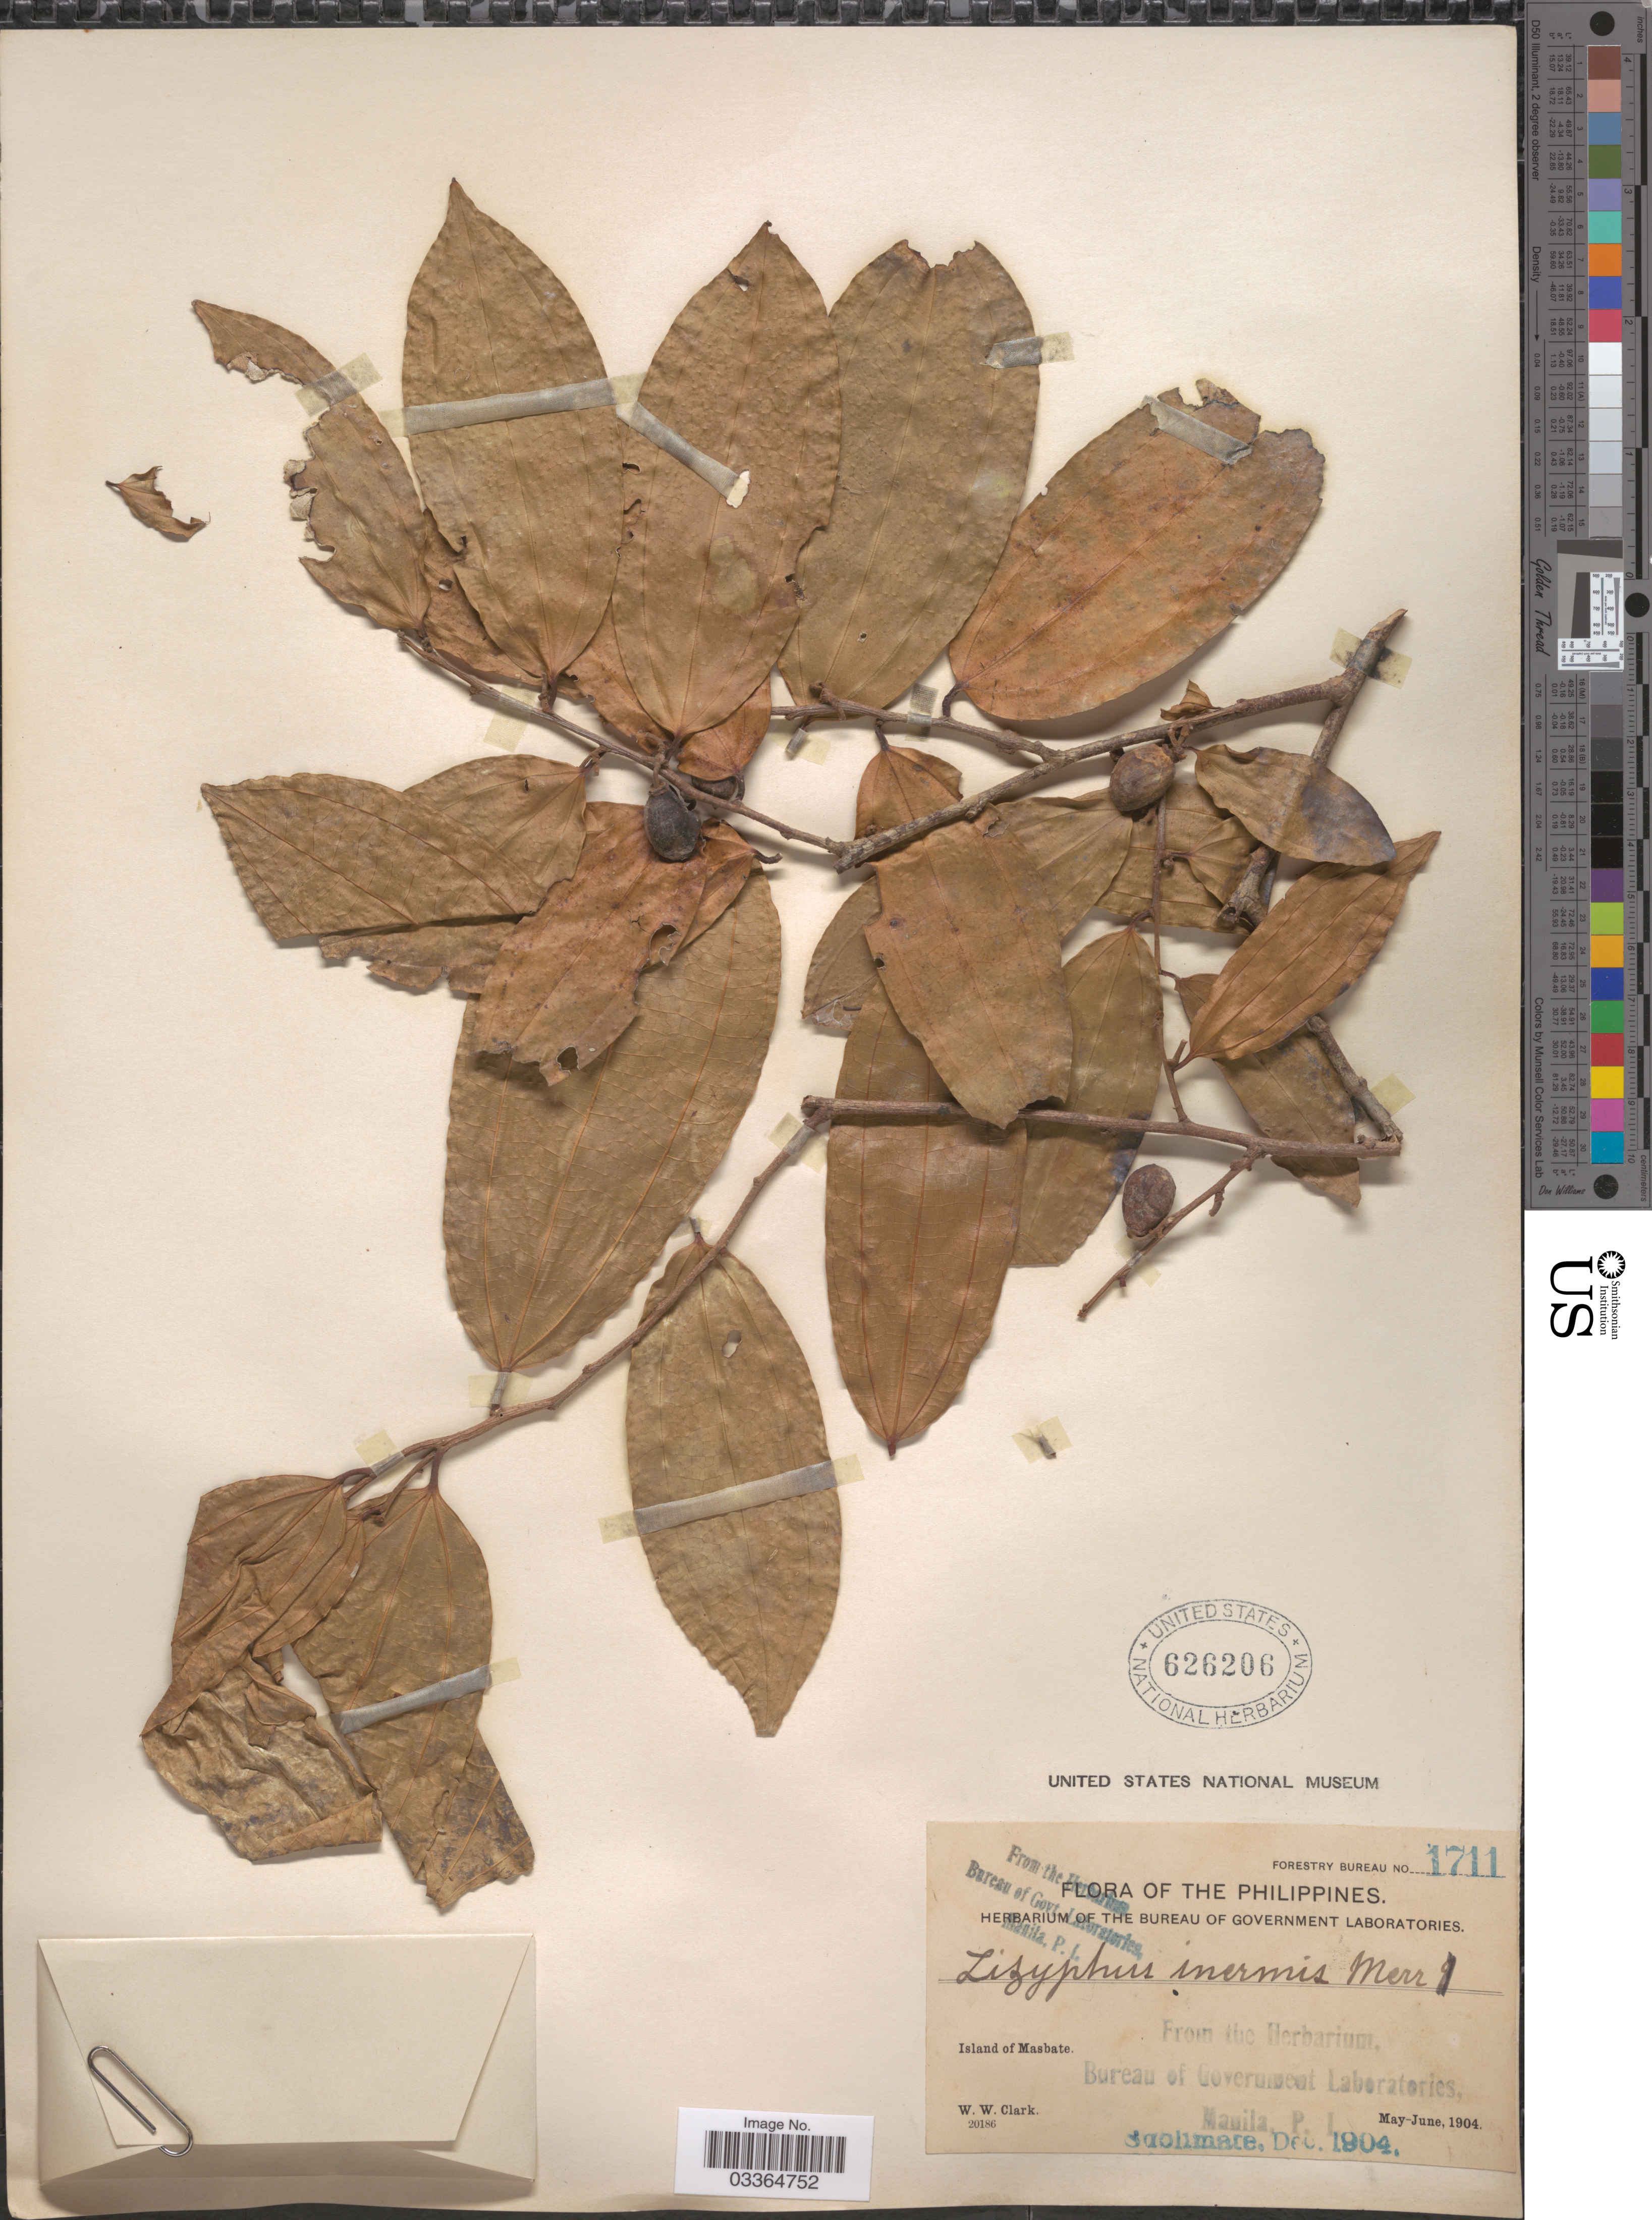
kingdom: Plantae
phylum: Tracheophyta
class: Magnoliopsida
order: Rosales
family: Rhamnaceae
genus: Ziziphus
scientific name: Ziziphus inermis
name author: Merr.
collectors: W. W. Clark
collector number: Forestry Bureau 1711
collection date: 1904-05/1904-06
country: Philippines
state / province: Bicol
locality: Island of Masbate.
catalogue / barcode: US 626206